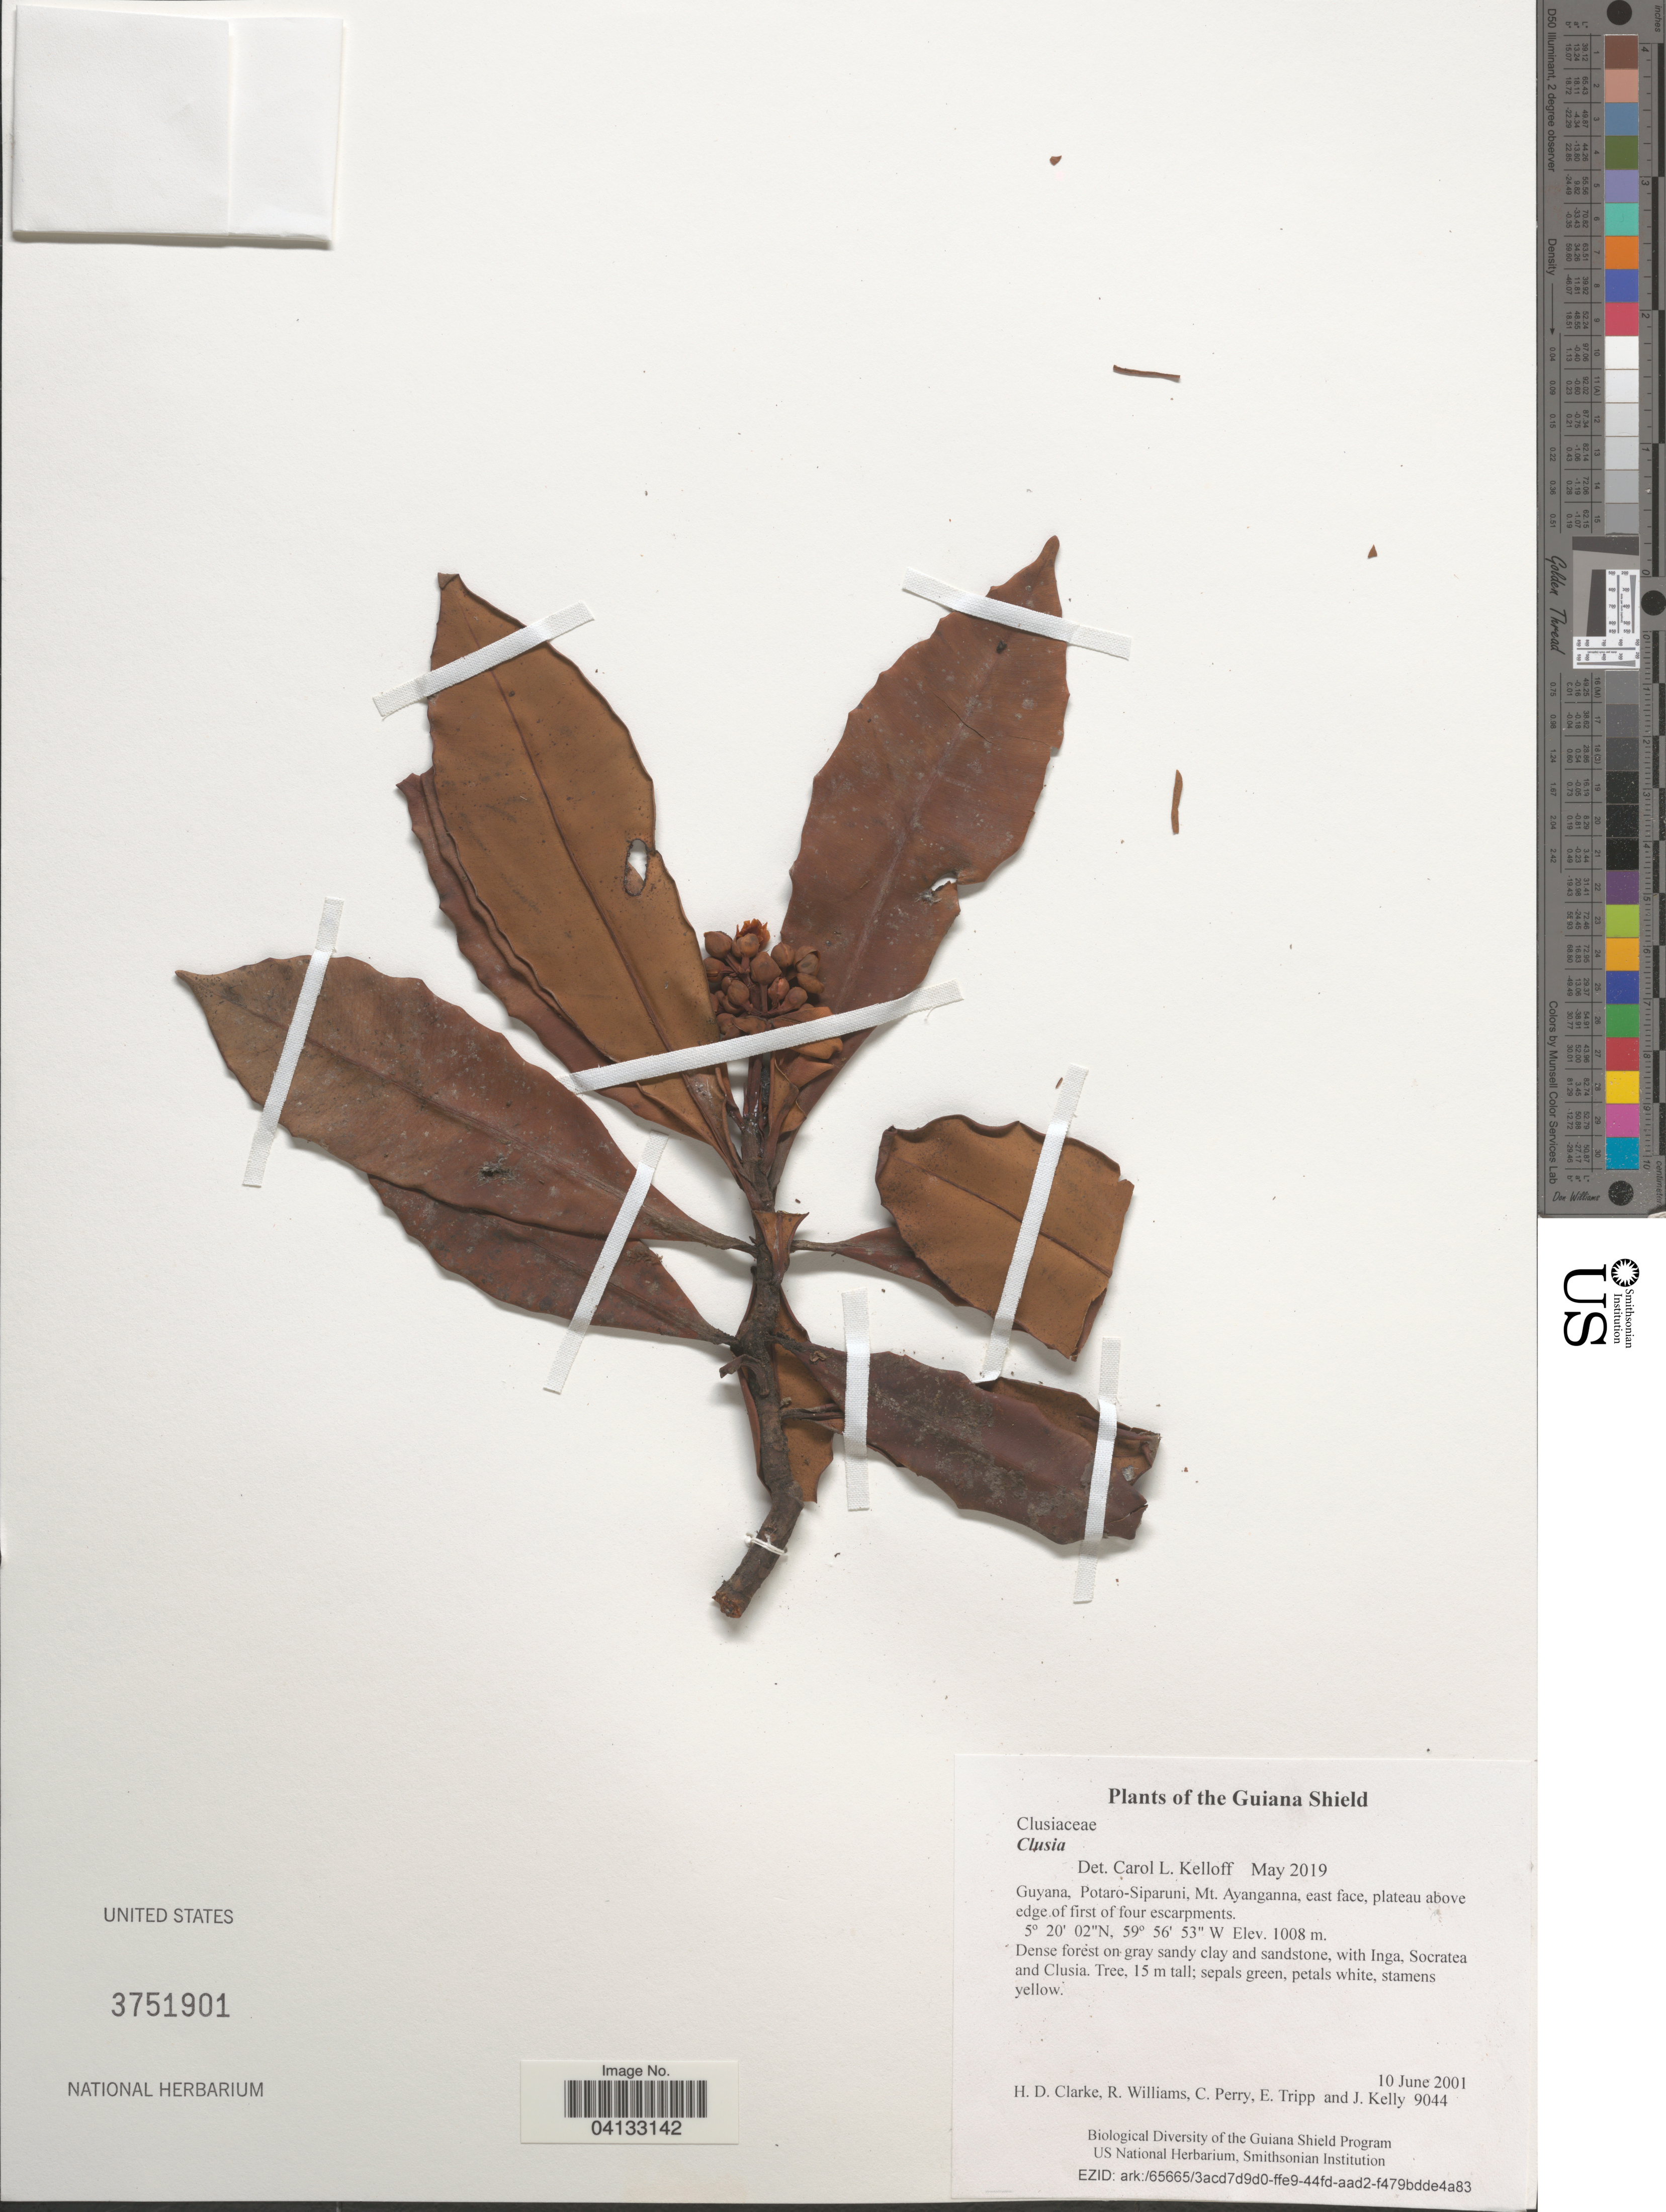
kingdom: Plantae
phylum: Tracheophyta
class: Magnoliopsida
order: Malpighiales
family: Clusiaceae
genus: Clusia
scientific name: Clusia sp.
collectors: H. D. Clarke, R. Williams, C. Perry, E. Tripp & J. Kelly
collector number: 9044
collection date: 2001-06-10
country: Guyana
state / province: Potaro-Siparuni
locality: Guiana Shield. Mt. Ayanganna, east face, plateau above edge of first of four escarpments.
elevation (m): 1008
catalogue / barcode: US 3751901